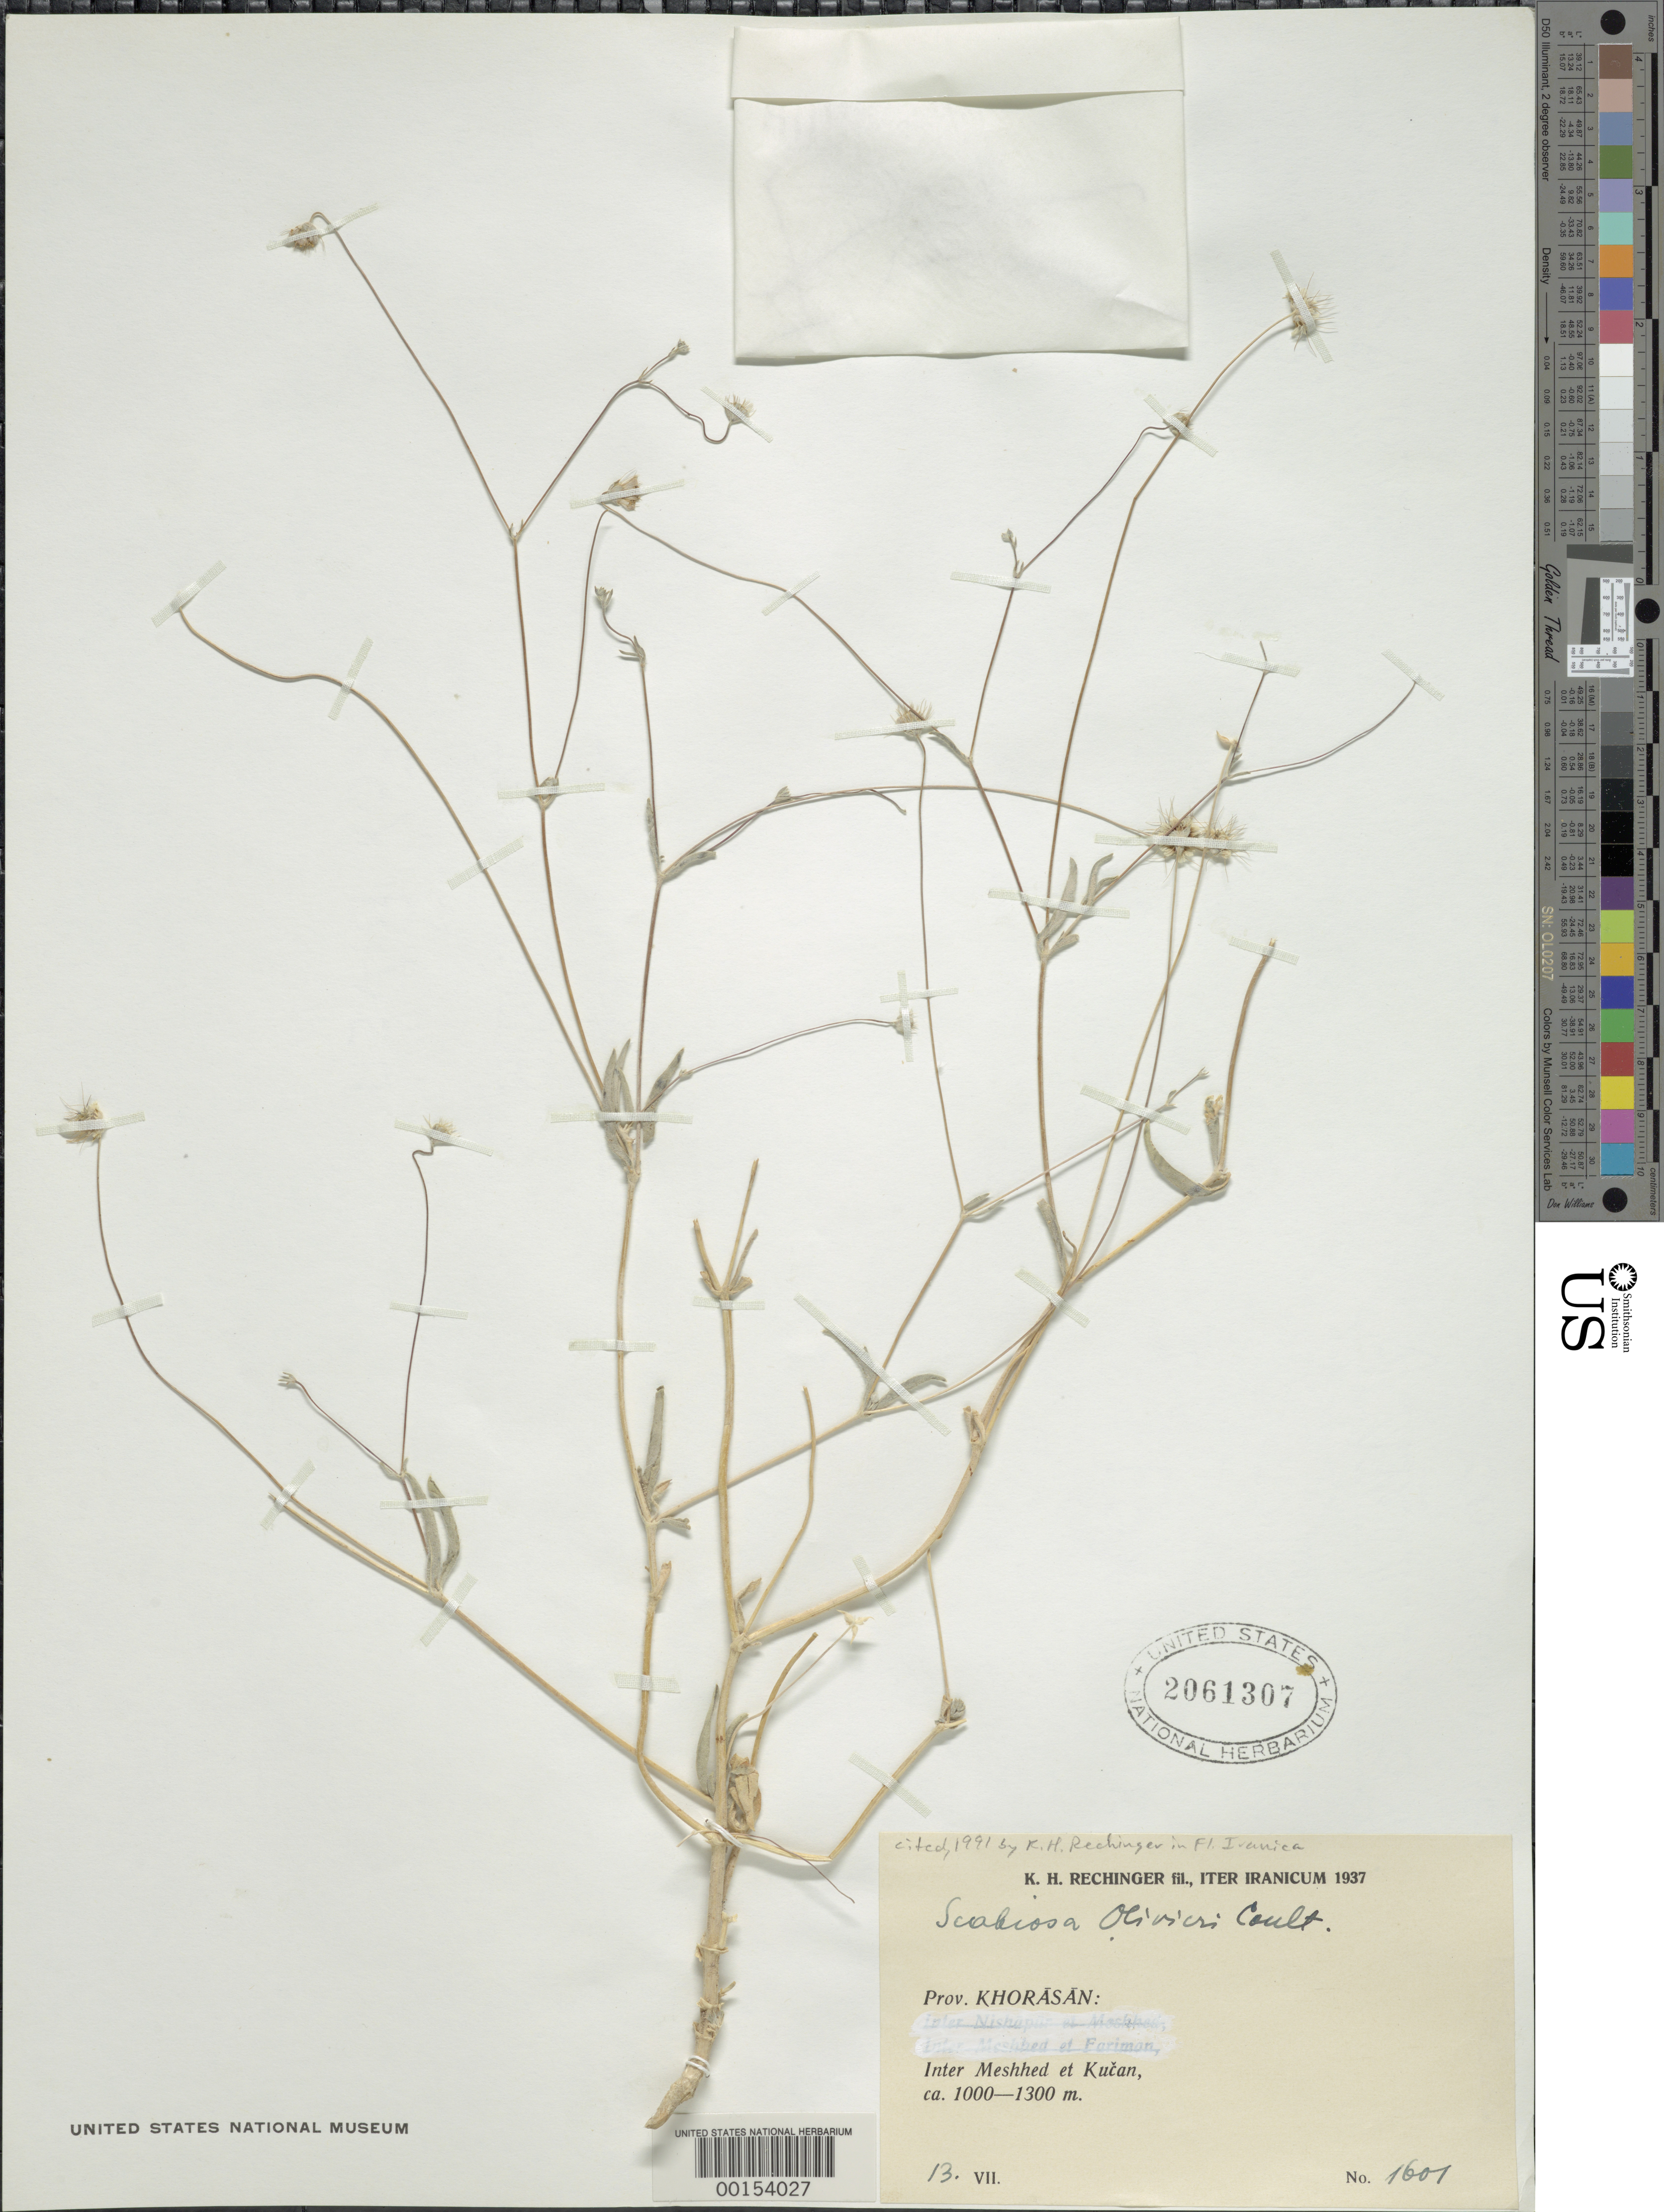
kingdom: Plantae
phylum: Tracheophyta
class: Magnoliopsida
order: Dipsacales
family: Caprifoliaceae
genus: Scabiosa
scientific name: Scabiosa olivieri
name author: Coult.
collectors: K. H. Rechinger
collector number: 1601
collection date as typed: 13 Jul 1937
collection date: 1937-07-13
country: Iran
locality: Khorasan, Inter Meshhed et Kucan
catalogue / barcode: US 2061307